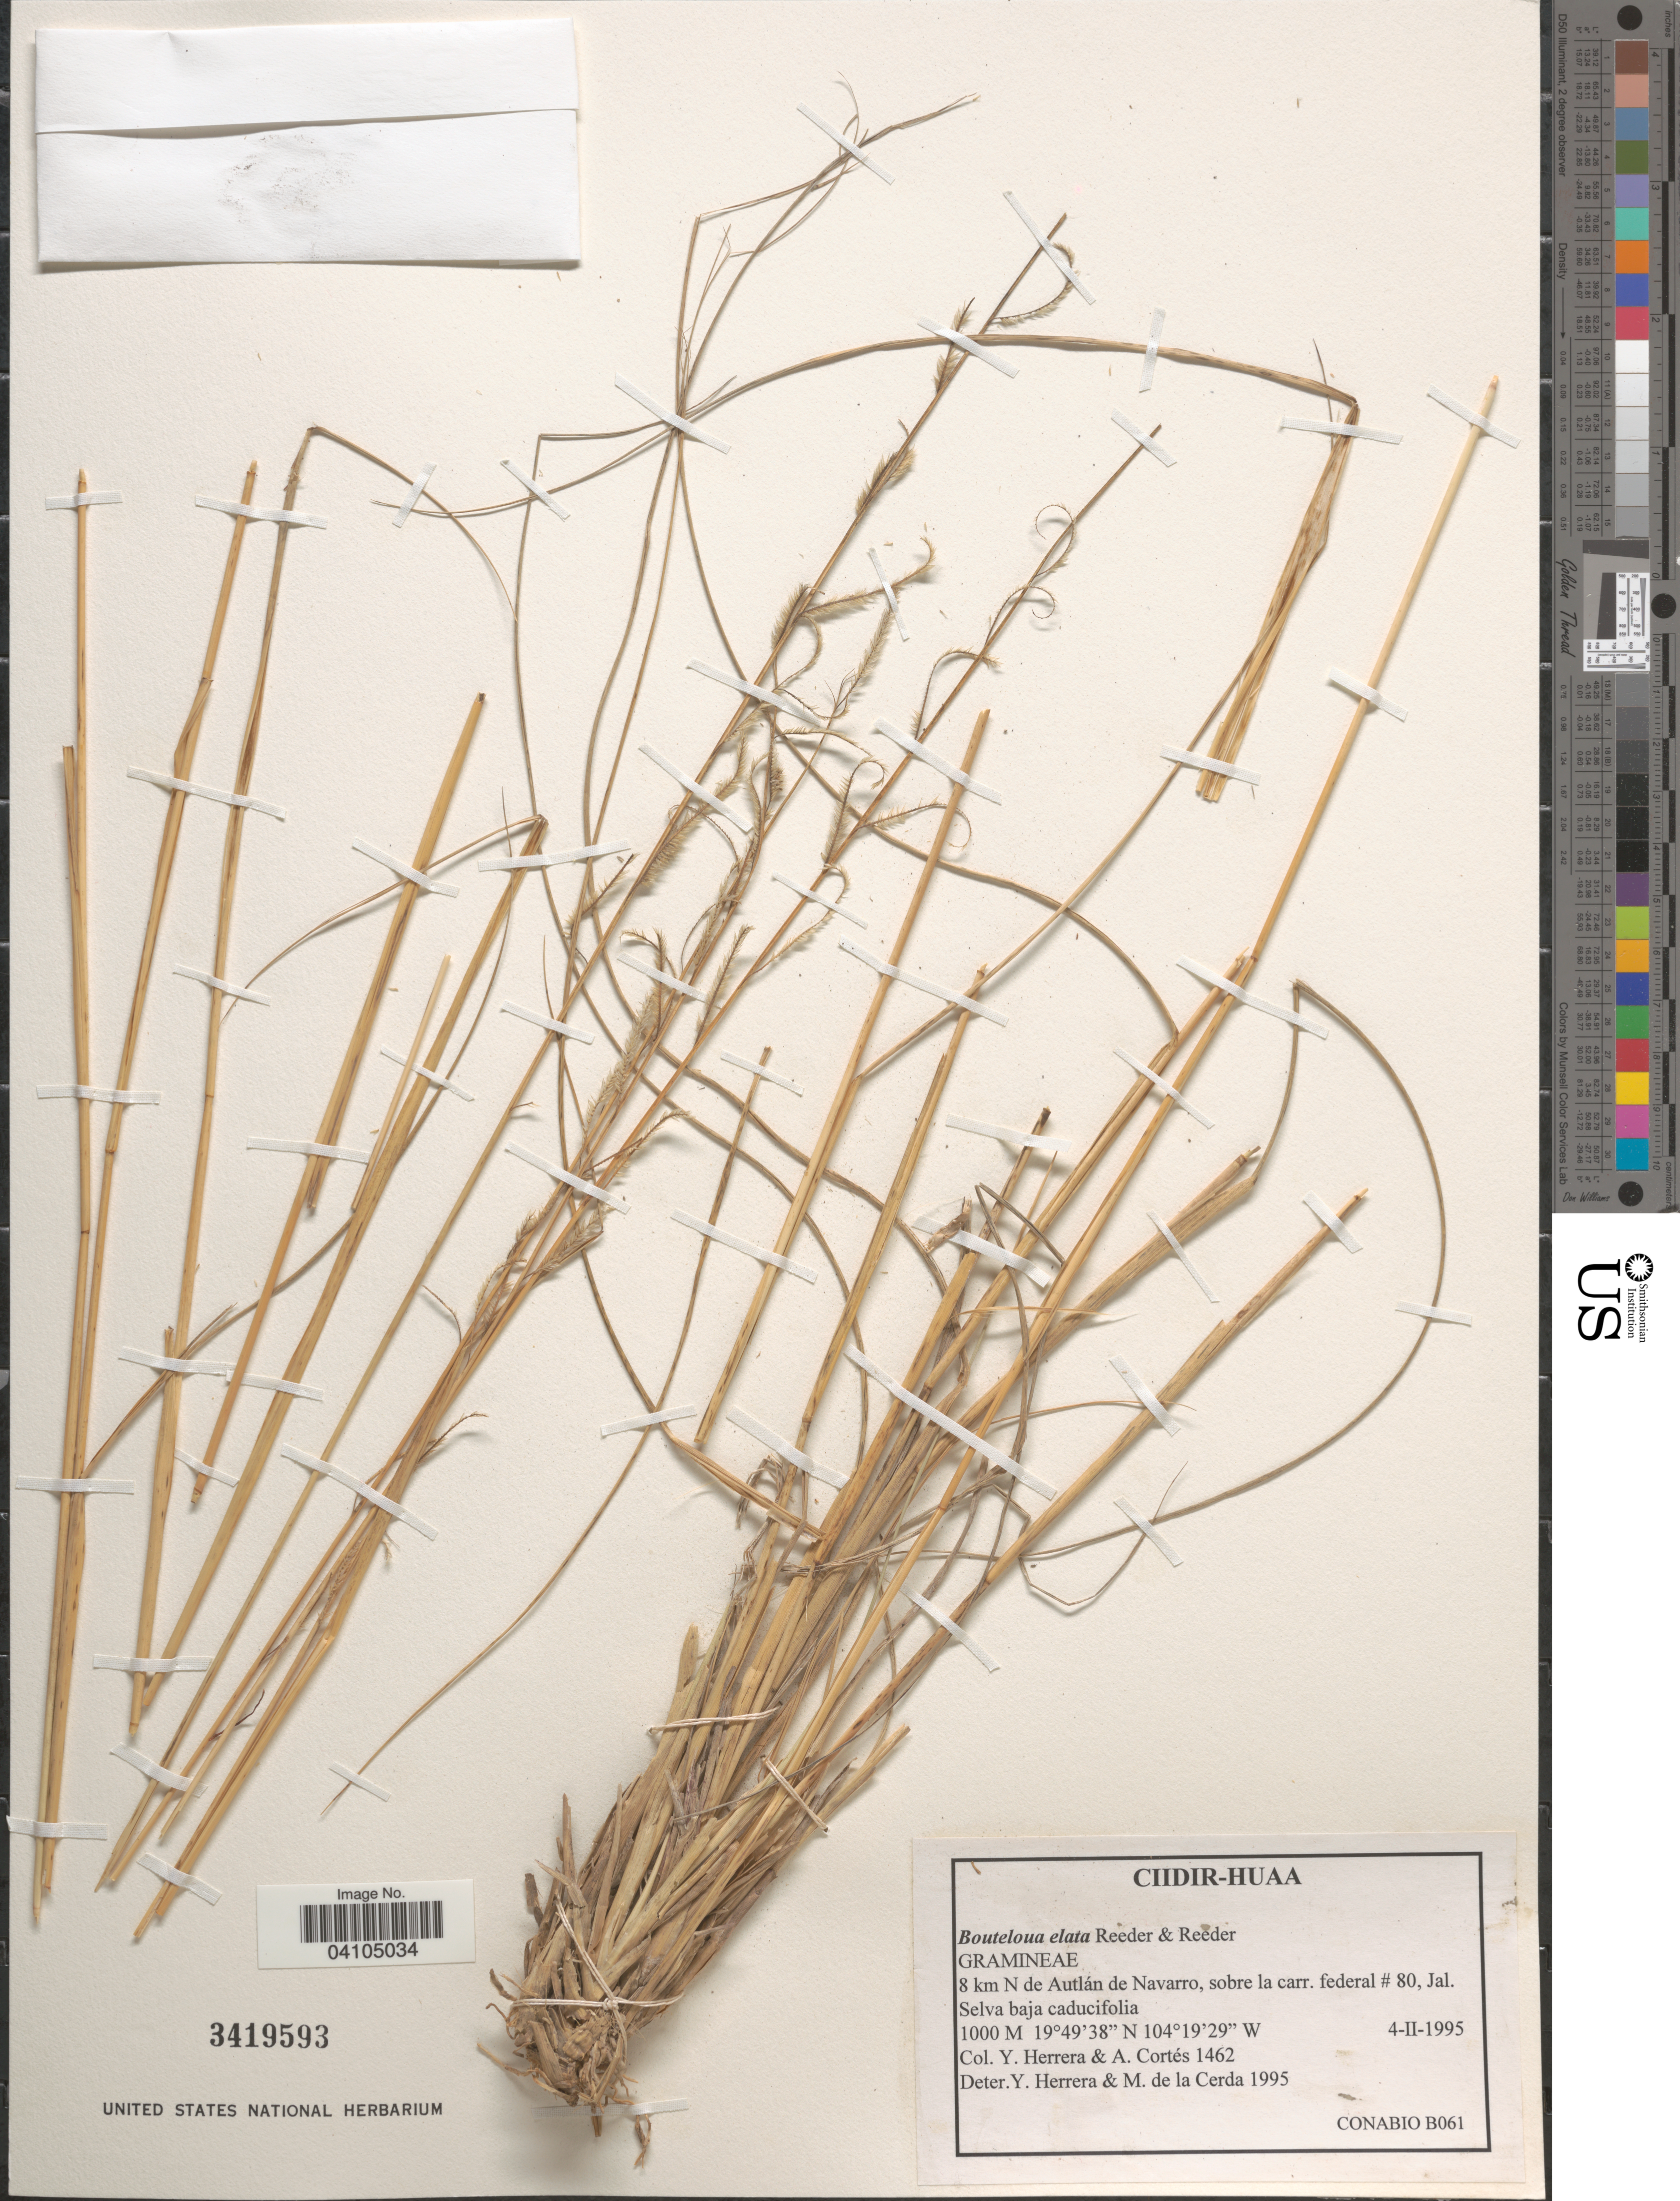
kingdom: Plantae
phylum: Tracheophyta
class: Liliopsida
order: Poales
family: Poaceae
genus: Bouteloua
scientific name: Bouteloua elata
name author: Reeder & C. Reeder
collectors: Y. Herrera Arrieta & A. Cortès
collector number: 1462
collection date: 1995-02-04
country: Mexico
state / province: Jalisco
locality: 8 km N de Autlán de Navarro, sobre la carr. federal # 80.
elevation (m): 1000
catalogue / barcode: US 3419593